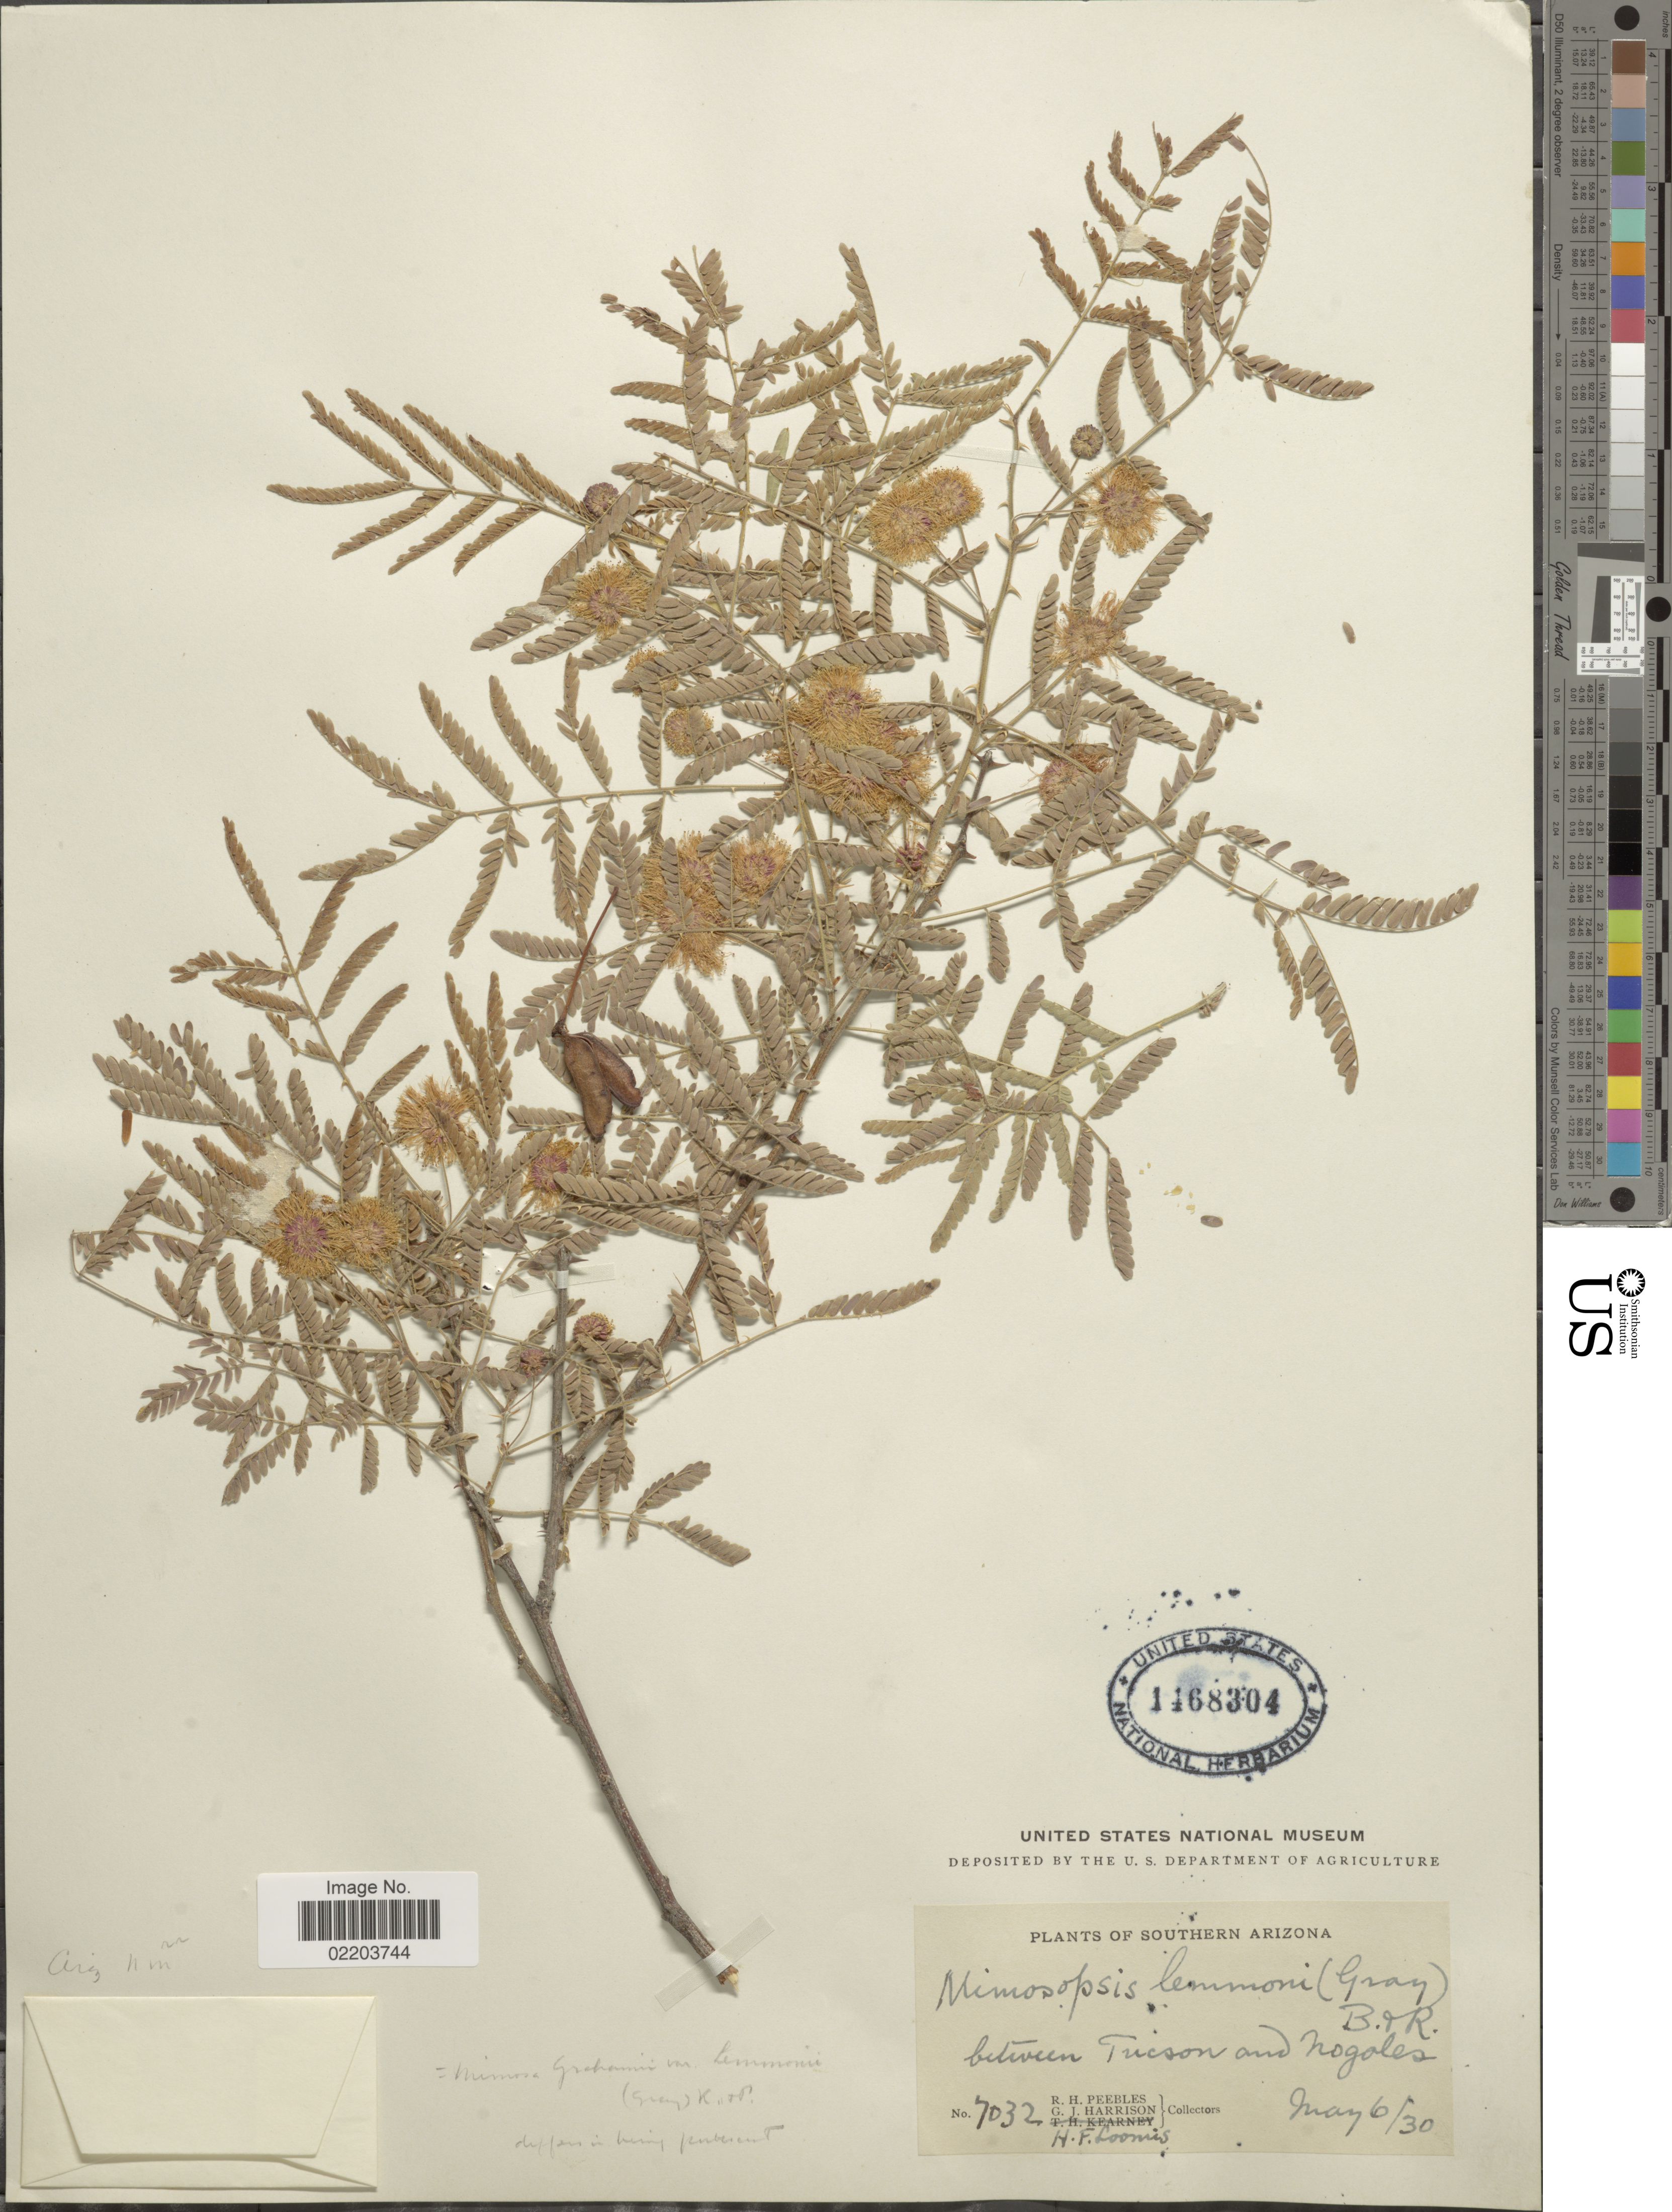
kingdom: Plantae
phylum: Tracheophyta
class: Magnoliopsida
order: Fabales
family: Fabaceae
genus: Mimosa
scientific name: Mimosa grahamii var. lemmonii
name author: (A. Gray) Kearney & Peebles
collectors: R. H. Peebles, G. J. Harrison & H. F. Loomis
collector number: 7032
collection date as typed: Transcribed d/m/y: 6/5/30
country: United States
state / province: Arizona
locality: Southern Arizona, between Tucson and Nogoles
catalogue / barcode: US 1468304